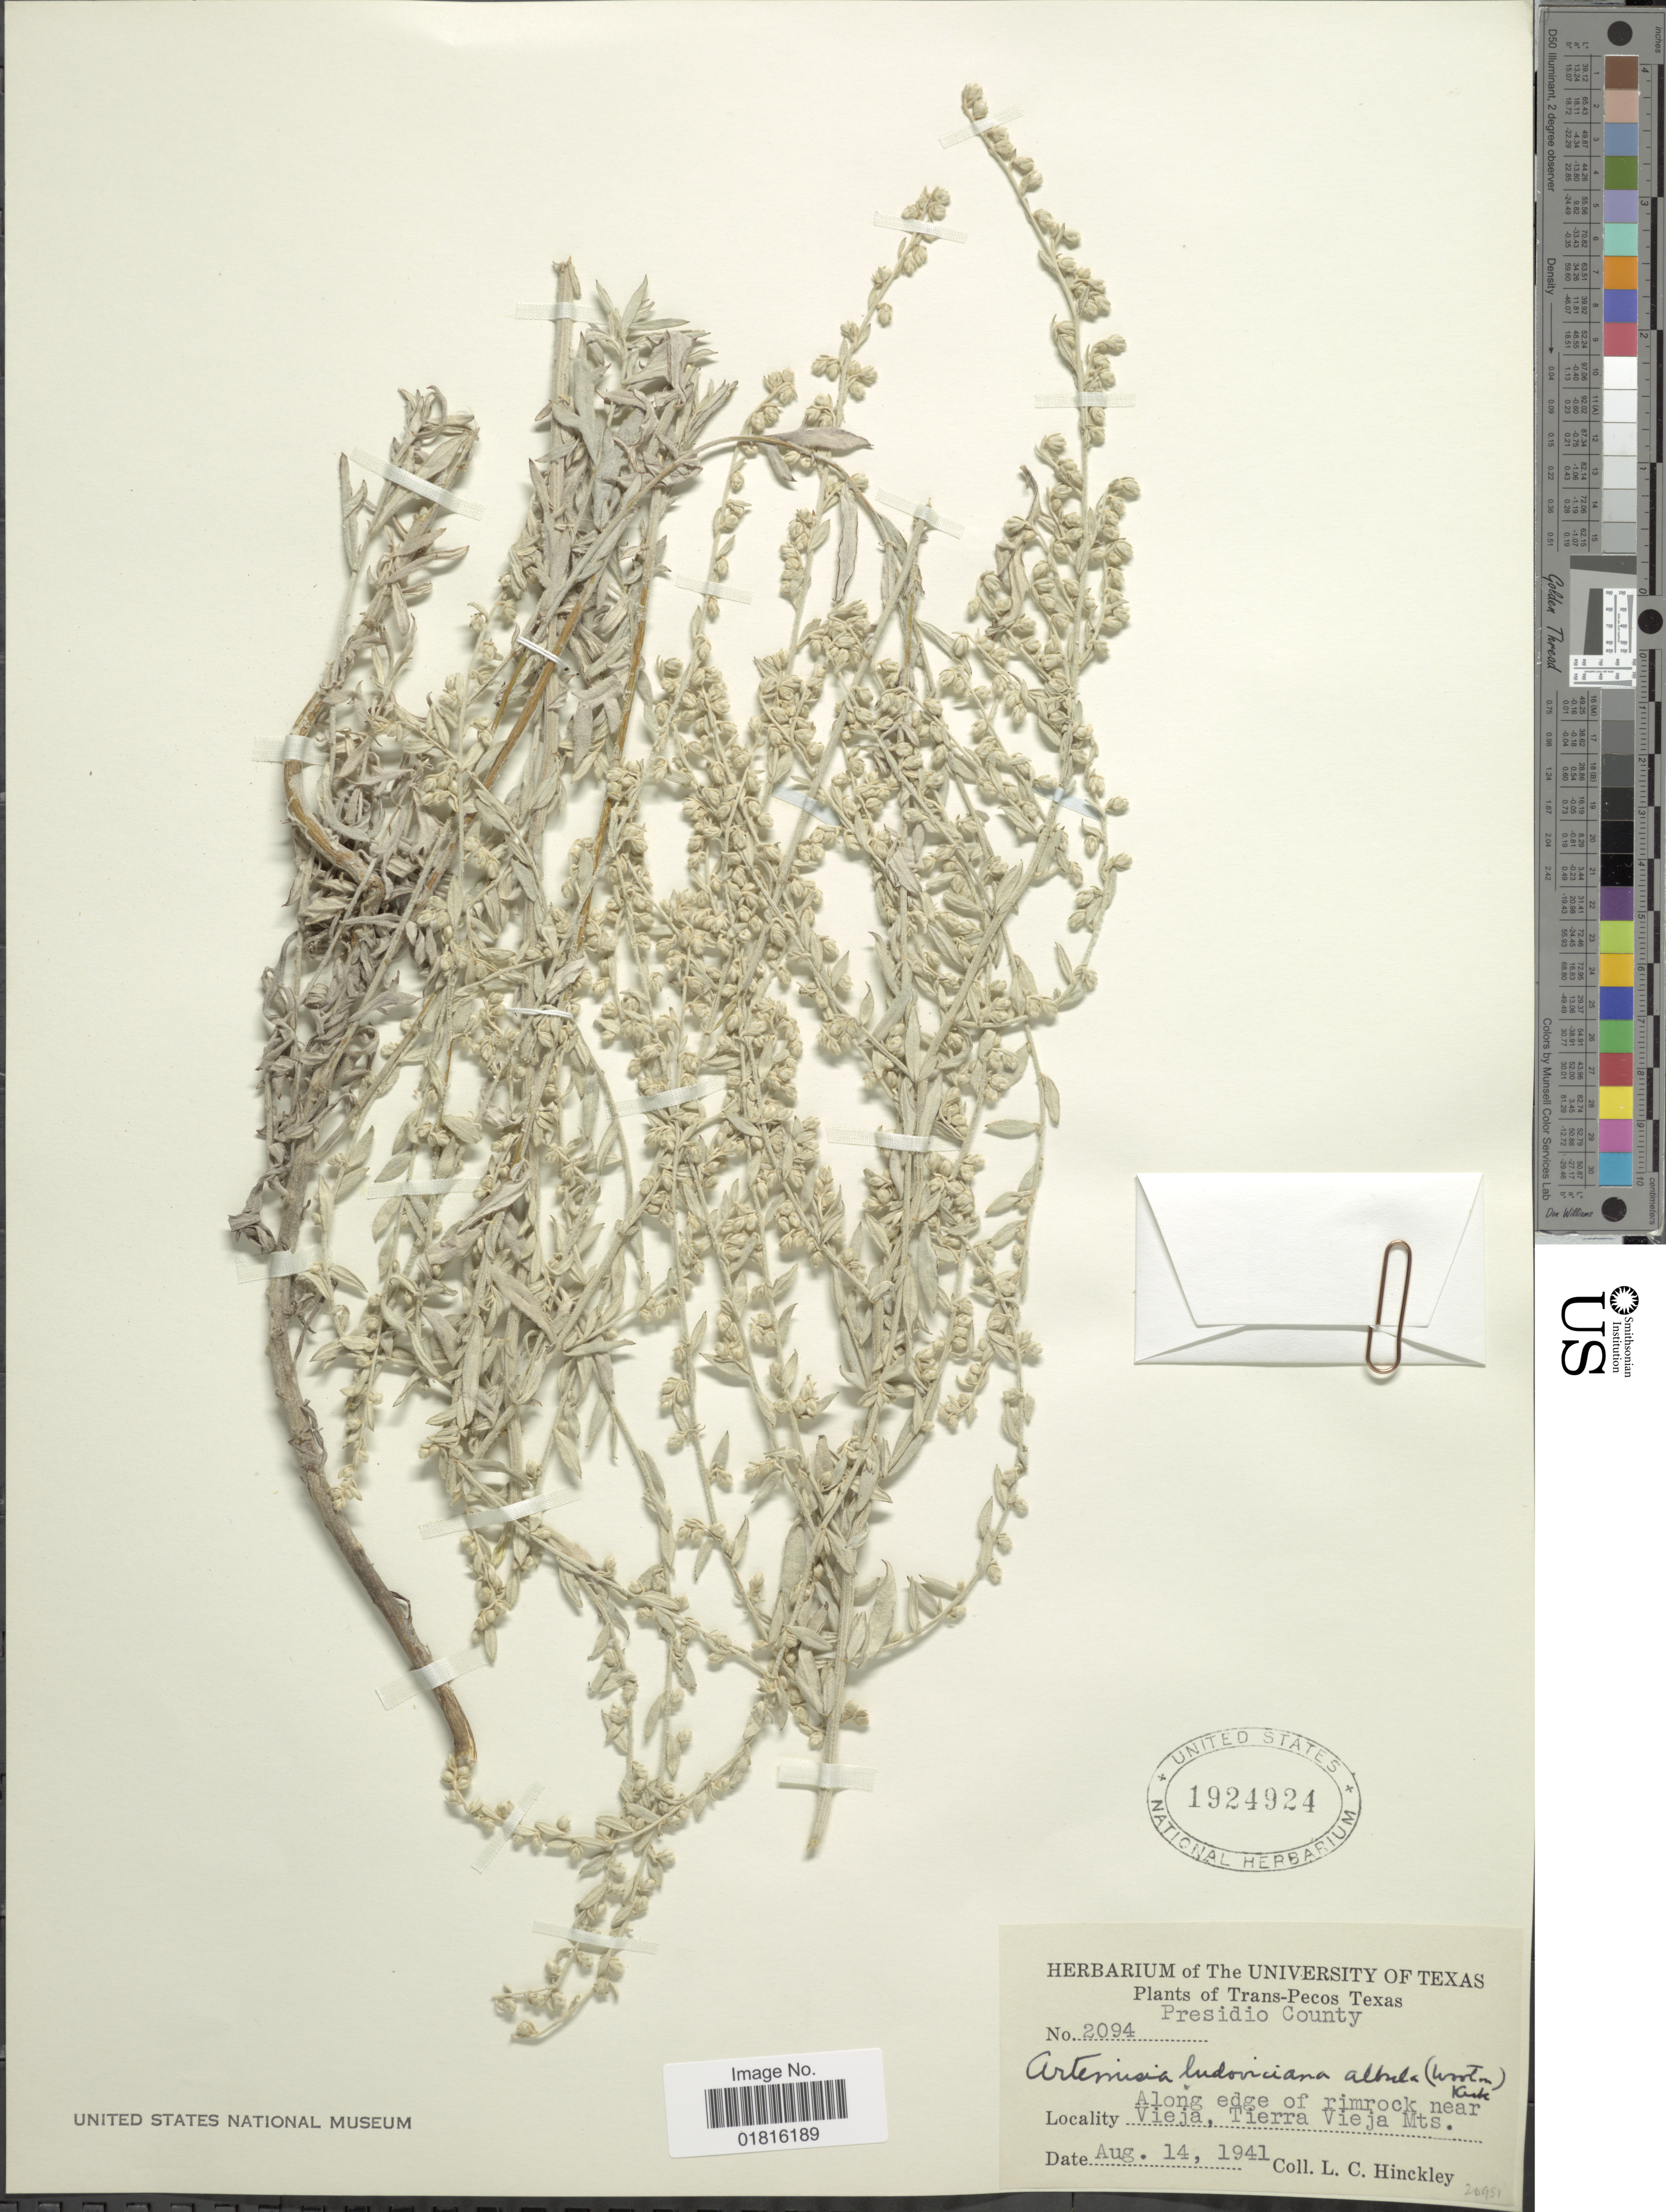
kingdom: Plantae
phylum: Tracheophyta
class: Magnoliopsida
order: Asterales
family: Asteraceae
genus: Artemisia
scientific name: Artemisia ludoviciana subsp. albula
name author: (Wooton) D.D. Keck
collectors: L. Hinckley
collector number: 2094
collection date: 1941-08-14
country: United States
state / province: Texas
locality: Trans-Pecos Texas, Presidio County, Along edge of rimrock near Vieja, Tierra Vieja Mts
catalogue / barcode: US 1924924